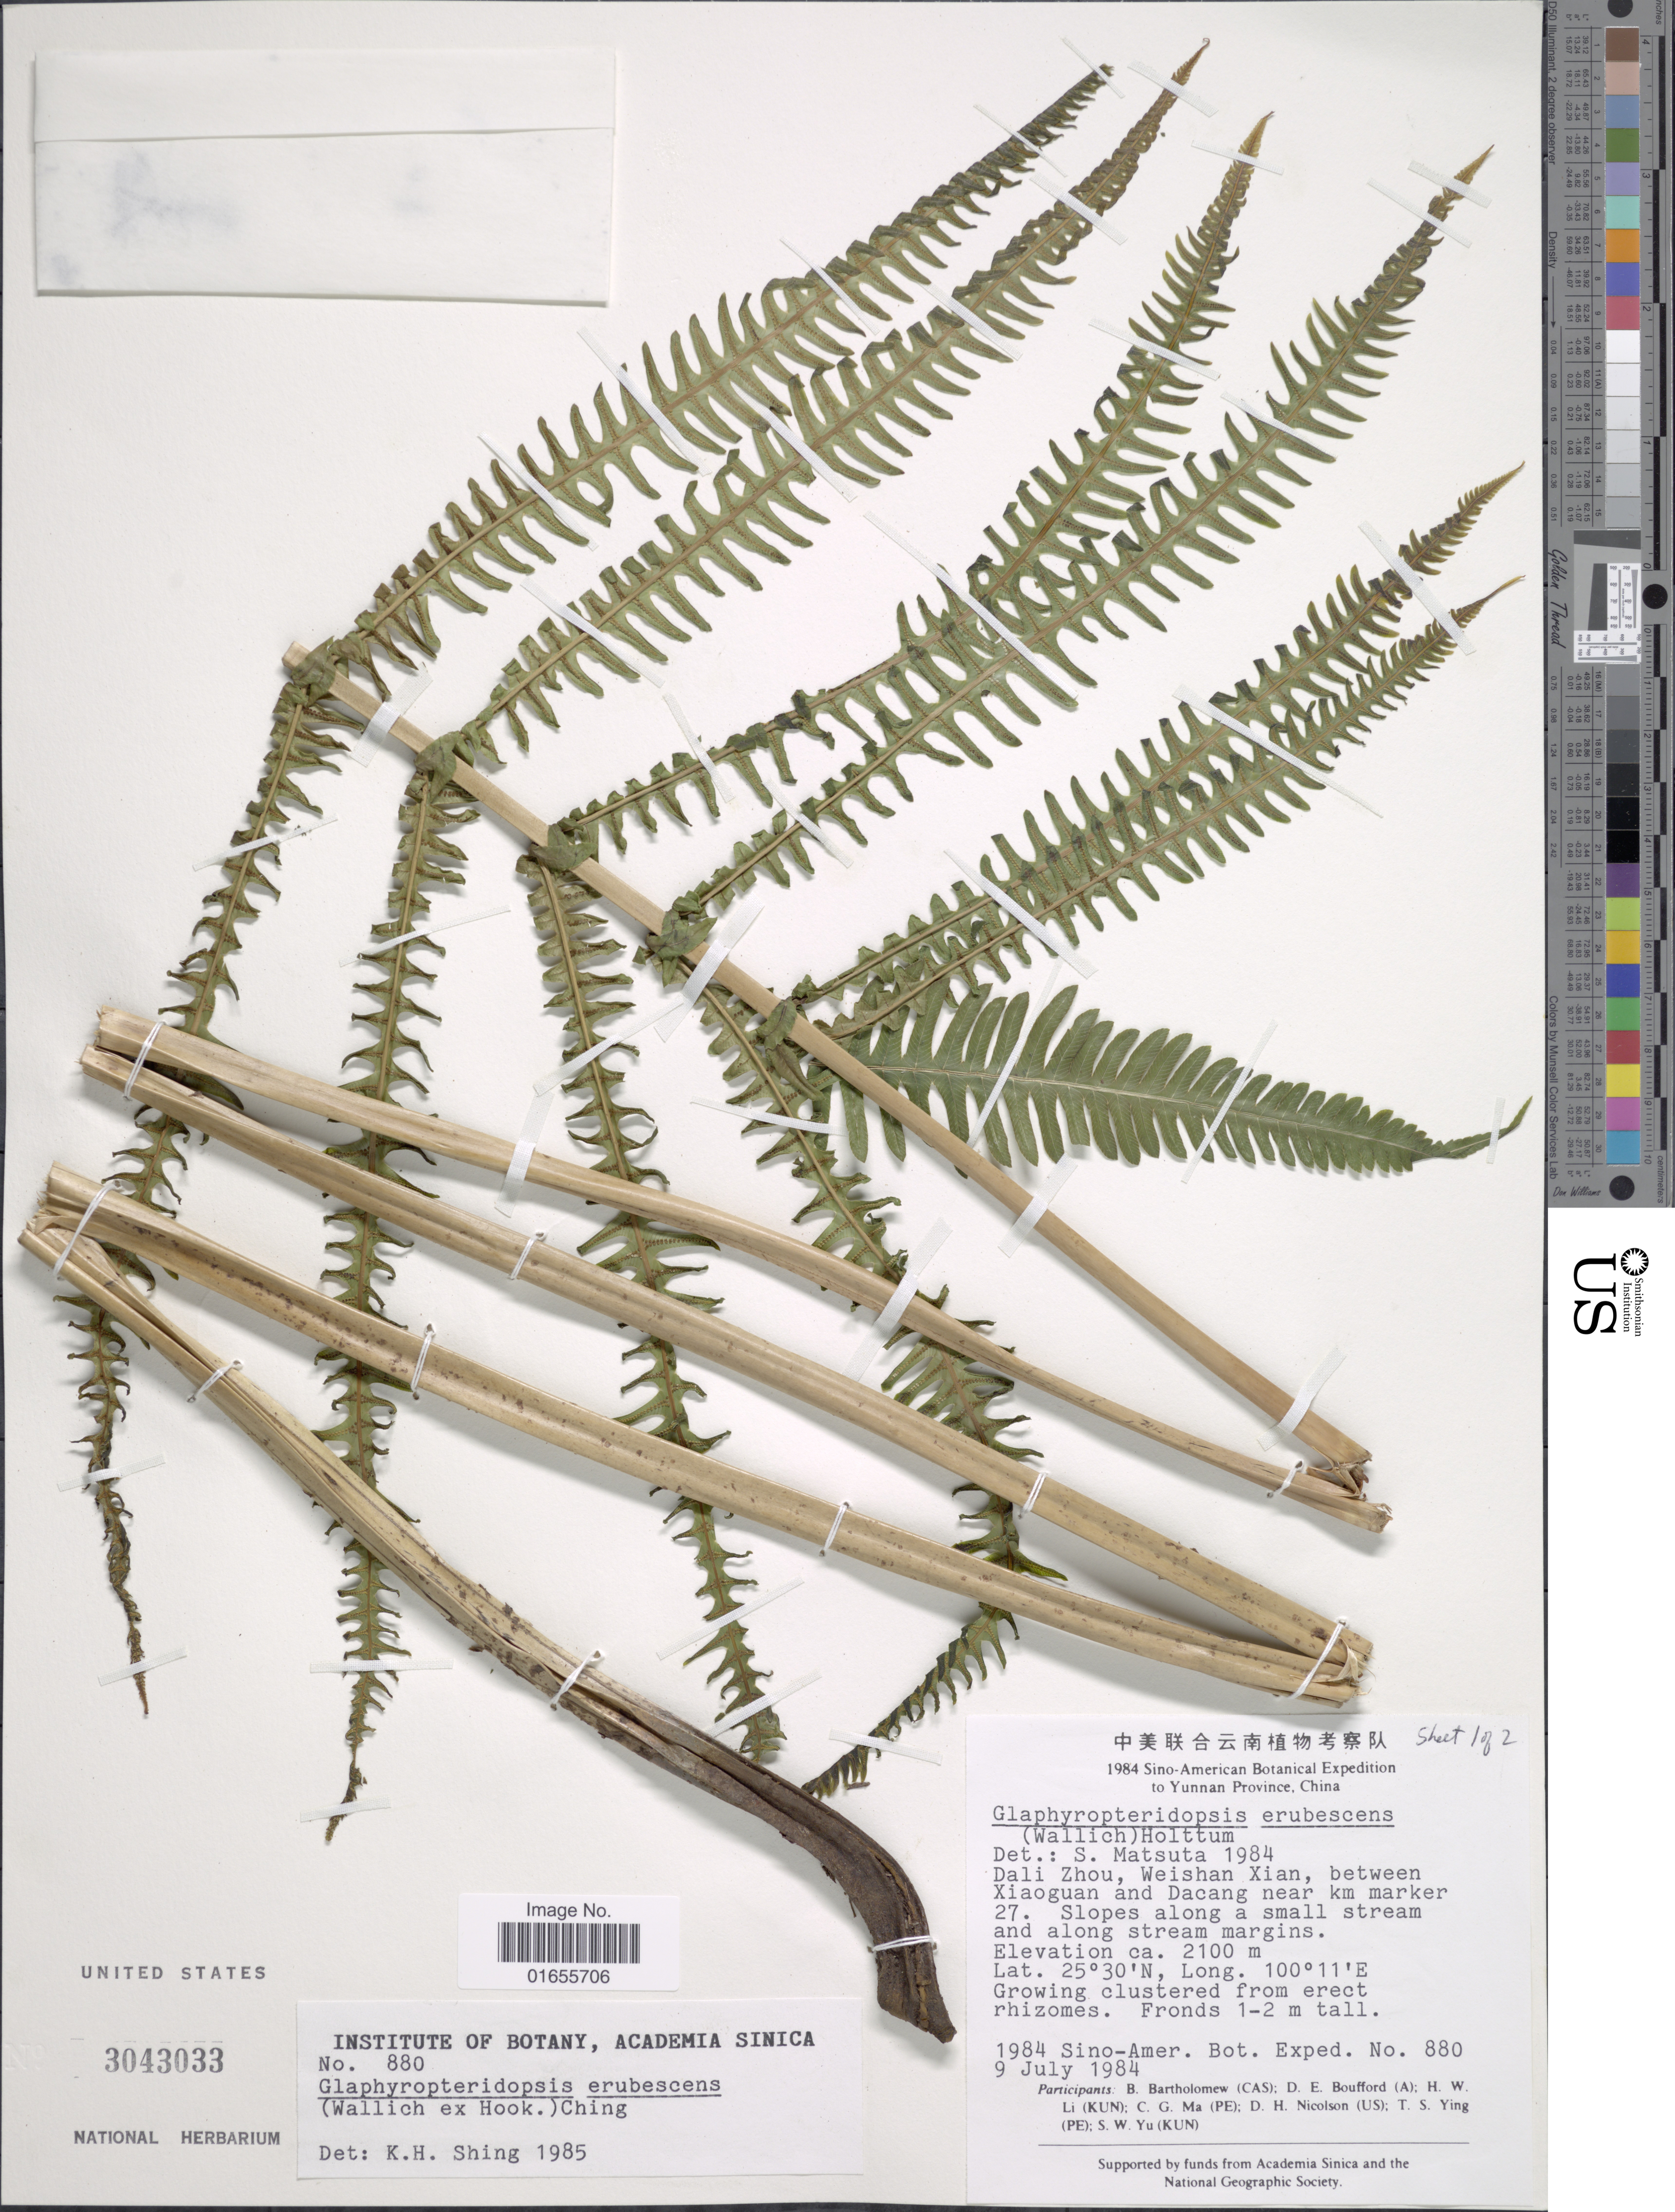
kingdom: Plantae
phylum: Tracheophyta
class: Polypodiopsida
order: Polypodiales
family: Thelypteridaceae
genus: Glaphyropteridopsis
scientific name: Glaphyropteridopsis erubescens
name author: (Wall. ex Hook.) Ching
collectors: Sino-Amer. Bot. Exped. 1984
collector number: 880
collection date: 1984-07-09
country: China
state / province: Yunnan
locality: Dali Zhou, Weishan Xian, between Xiaoguan and Dacang near km marker 27.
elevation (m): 2100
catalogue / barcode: US 3043033